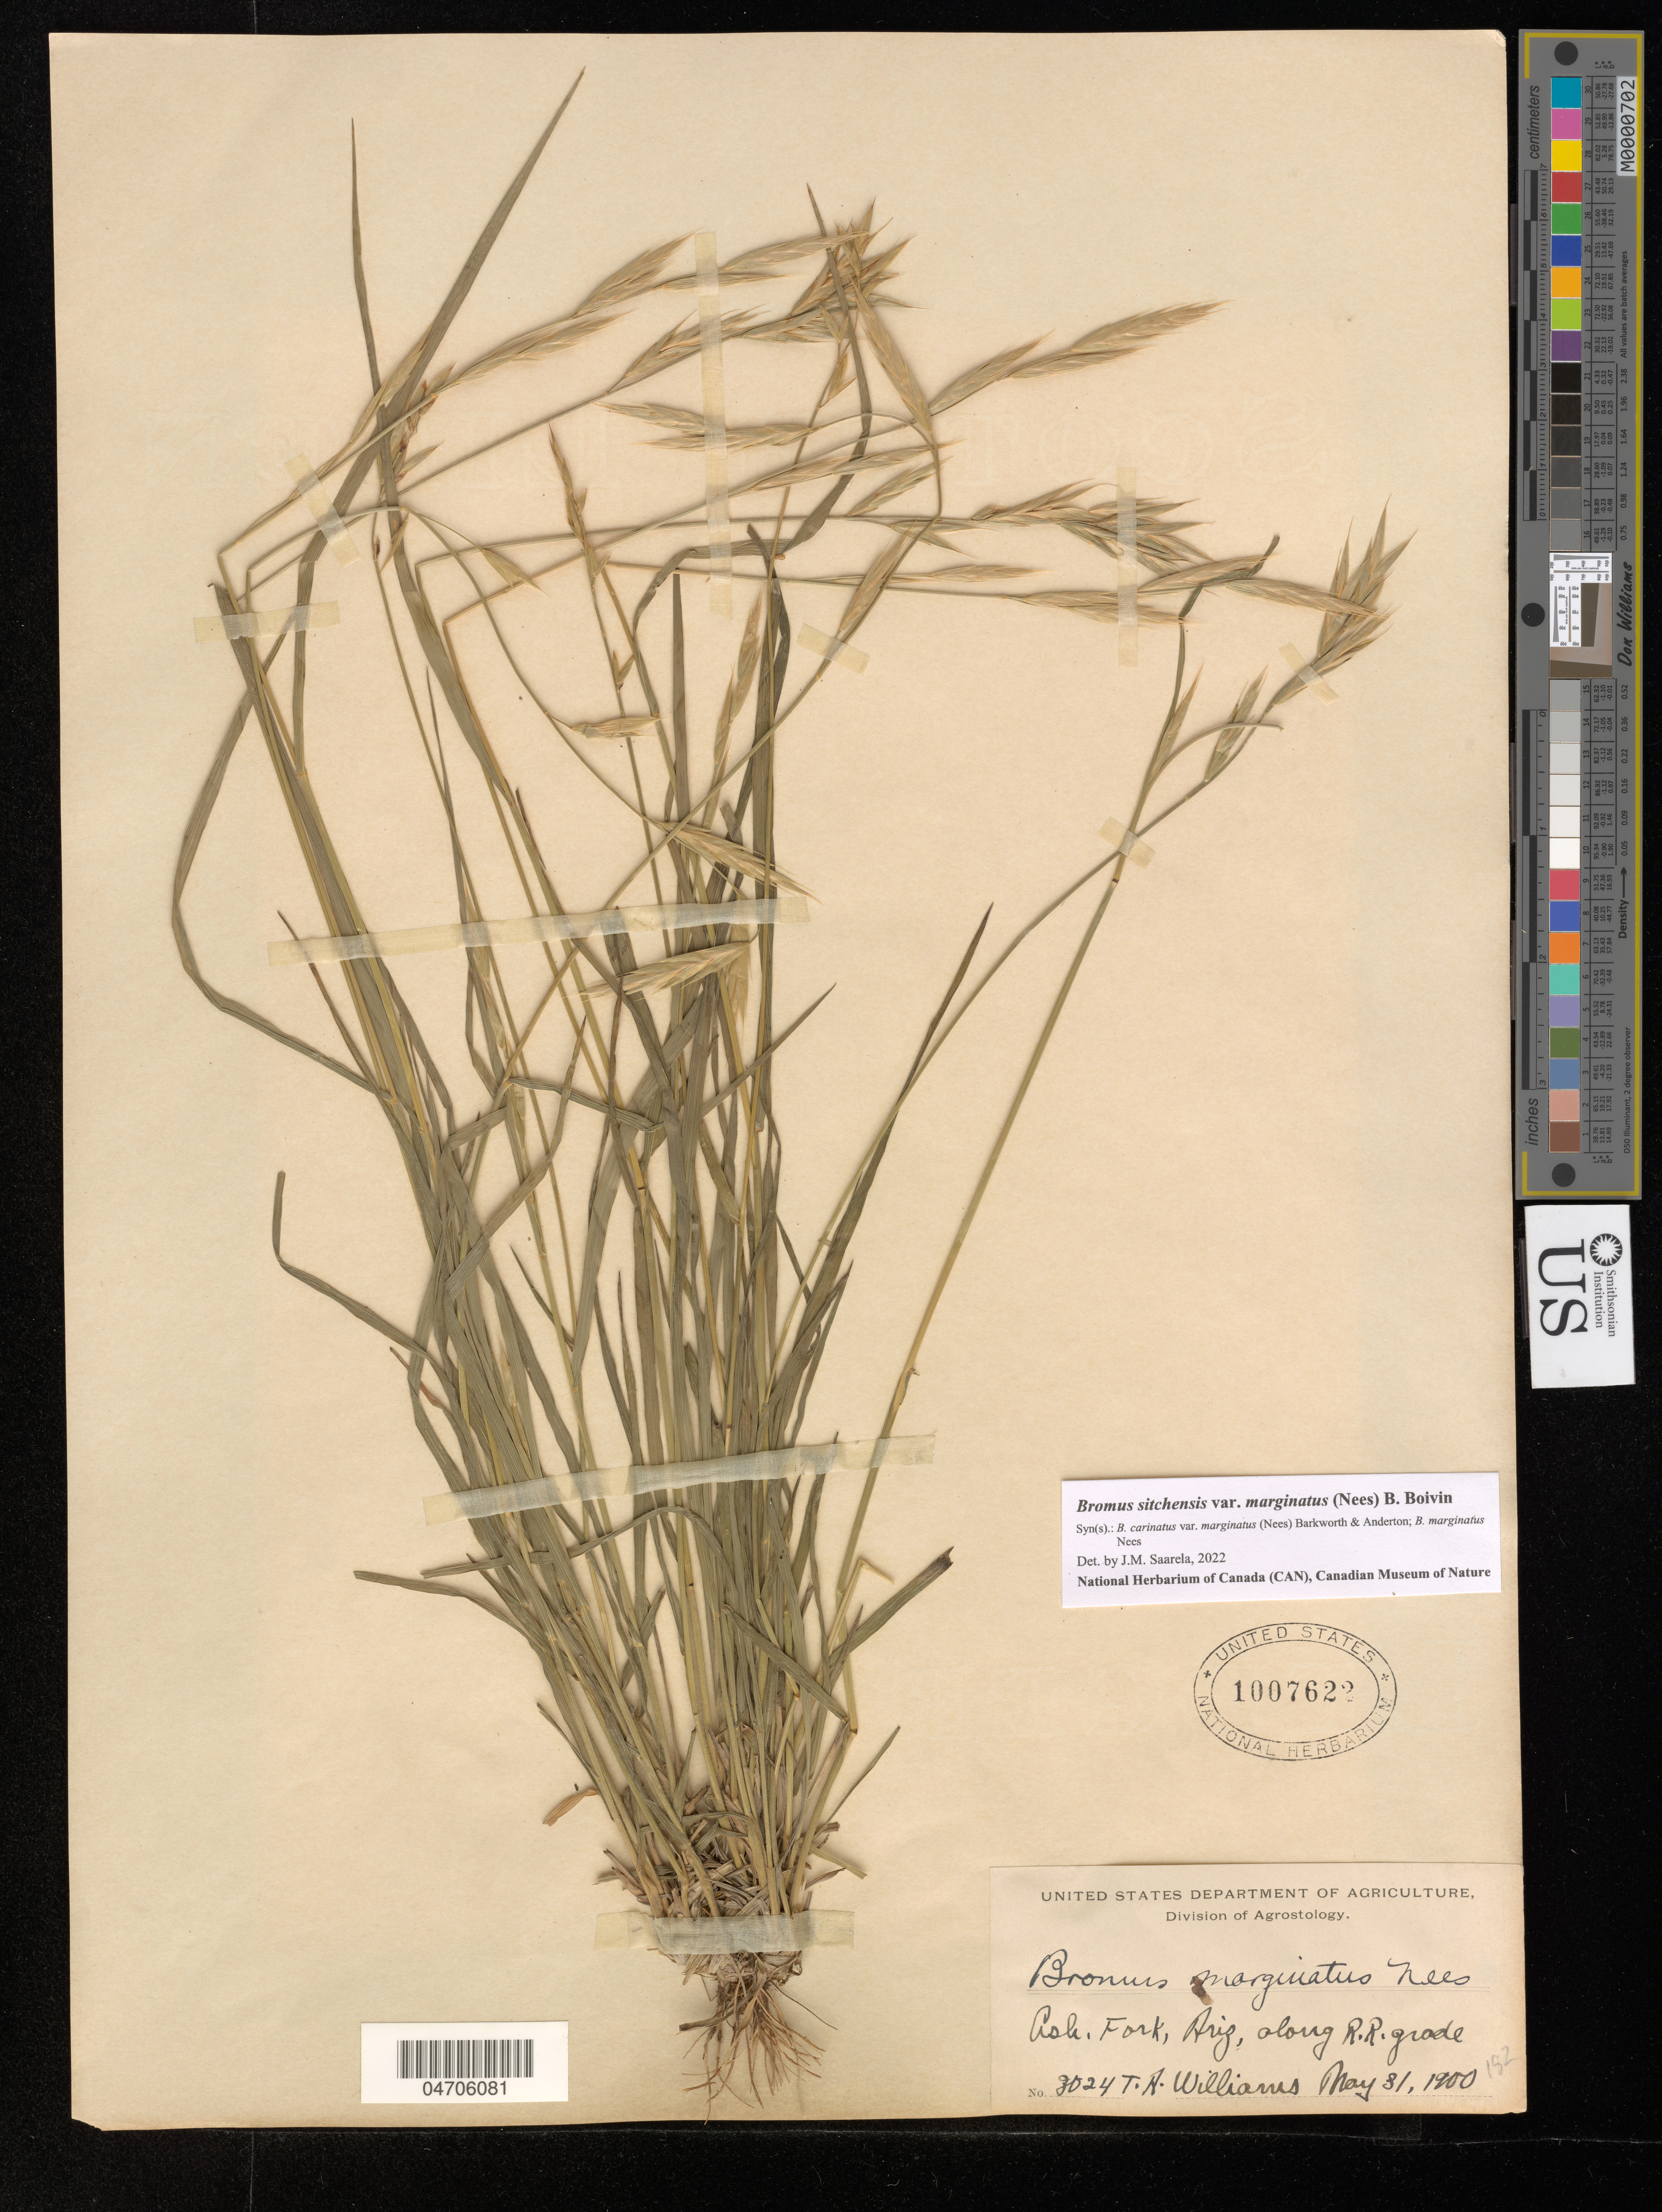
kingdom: Plantae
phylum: Tracheophyta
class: Liliopsida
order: Poales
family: Poaceae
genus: Bromus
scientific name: Bromus sitchensis var. polyanthus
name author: (Scribn. ex Shear) R.E. Brainerd & Otting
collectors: T. A. Williams (herbarium)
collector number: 3024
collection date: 1900-05-31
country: United States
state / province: Arizona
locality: Ash. Fork, along R. R. grade.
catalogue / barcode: US 1007622